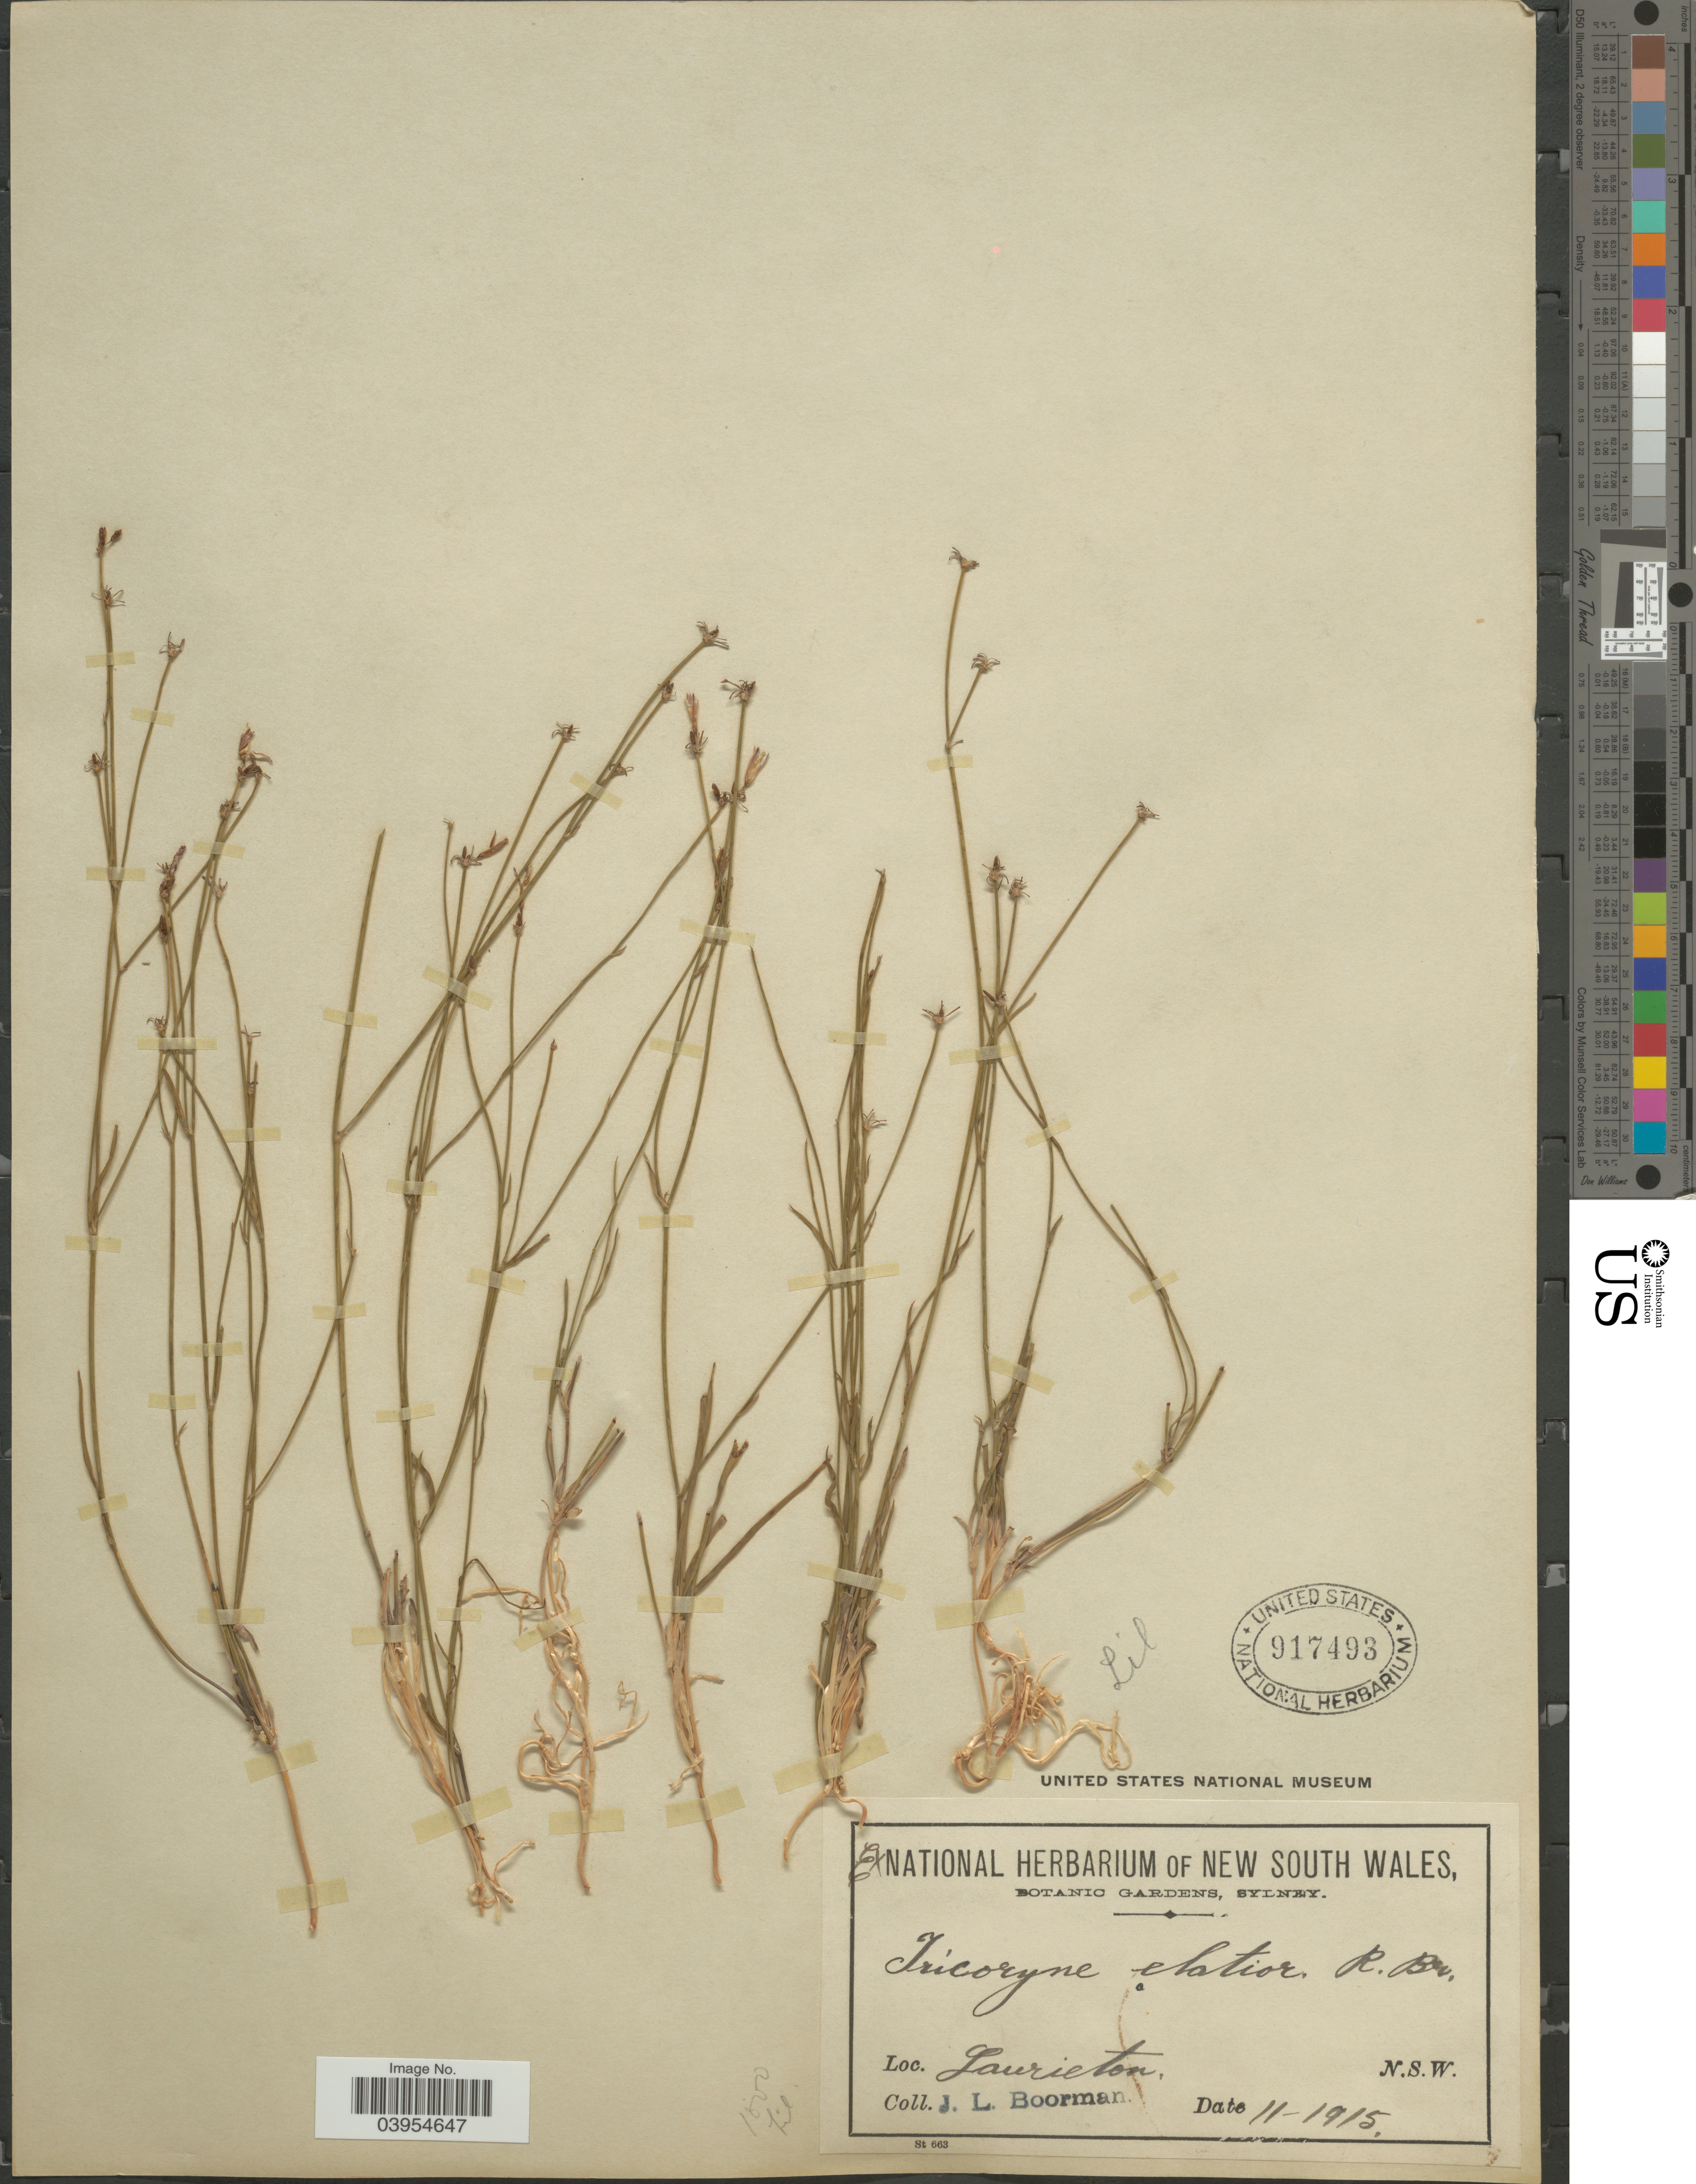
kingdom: Plantae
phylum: Tracheophyta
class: Liliopsida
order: Asparagales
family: Asphodelaceae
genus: Tricoryne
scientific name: Tricoryne elatior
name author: R. Br.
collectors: J. Boorman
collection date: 1915-11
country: Australia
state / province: New South Wales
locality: Lauricton, N.S.W.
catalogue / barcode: US 917493